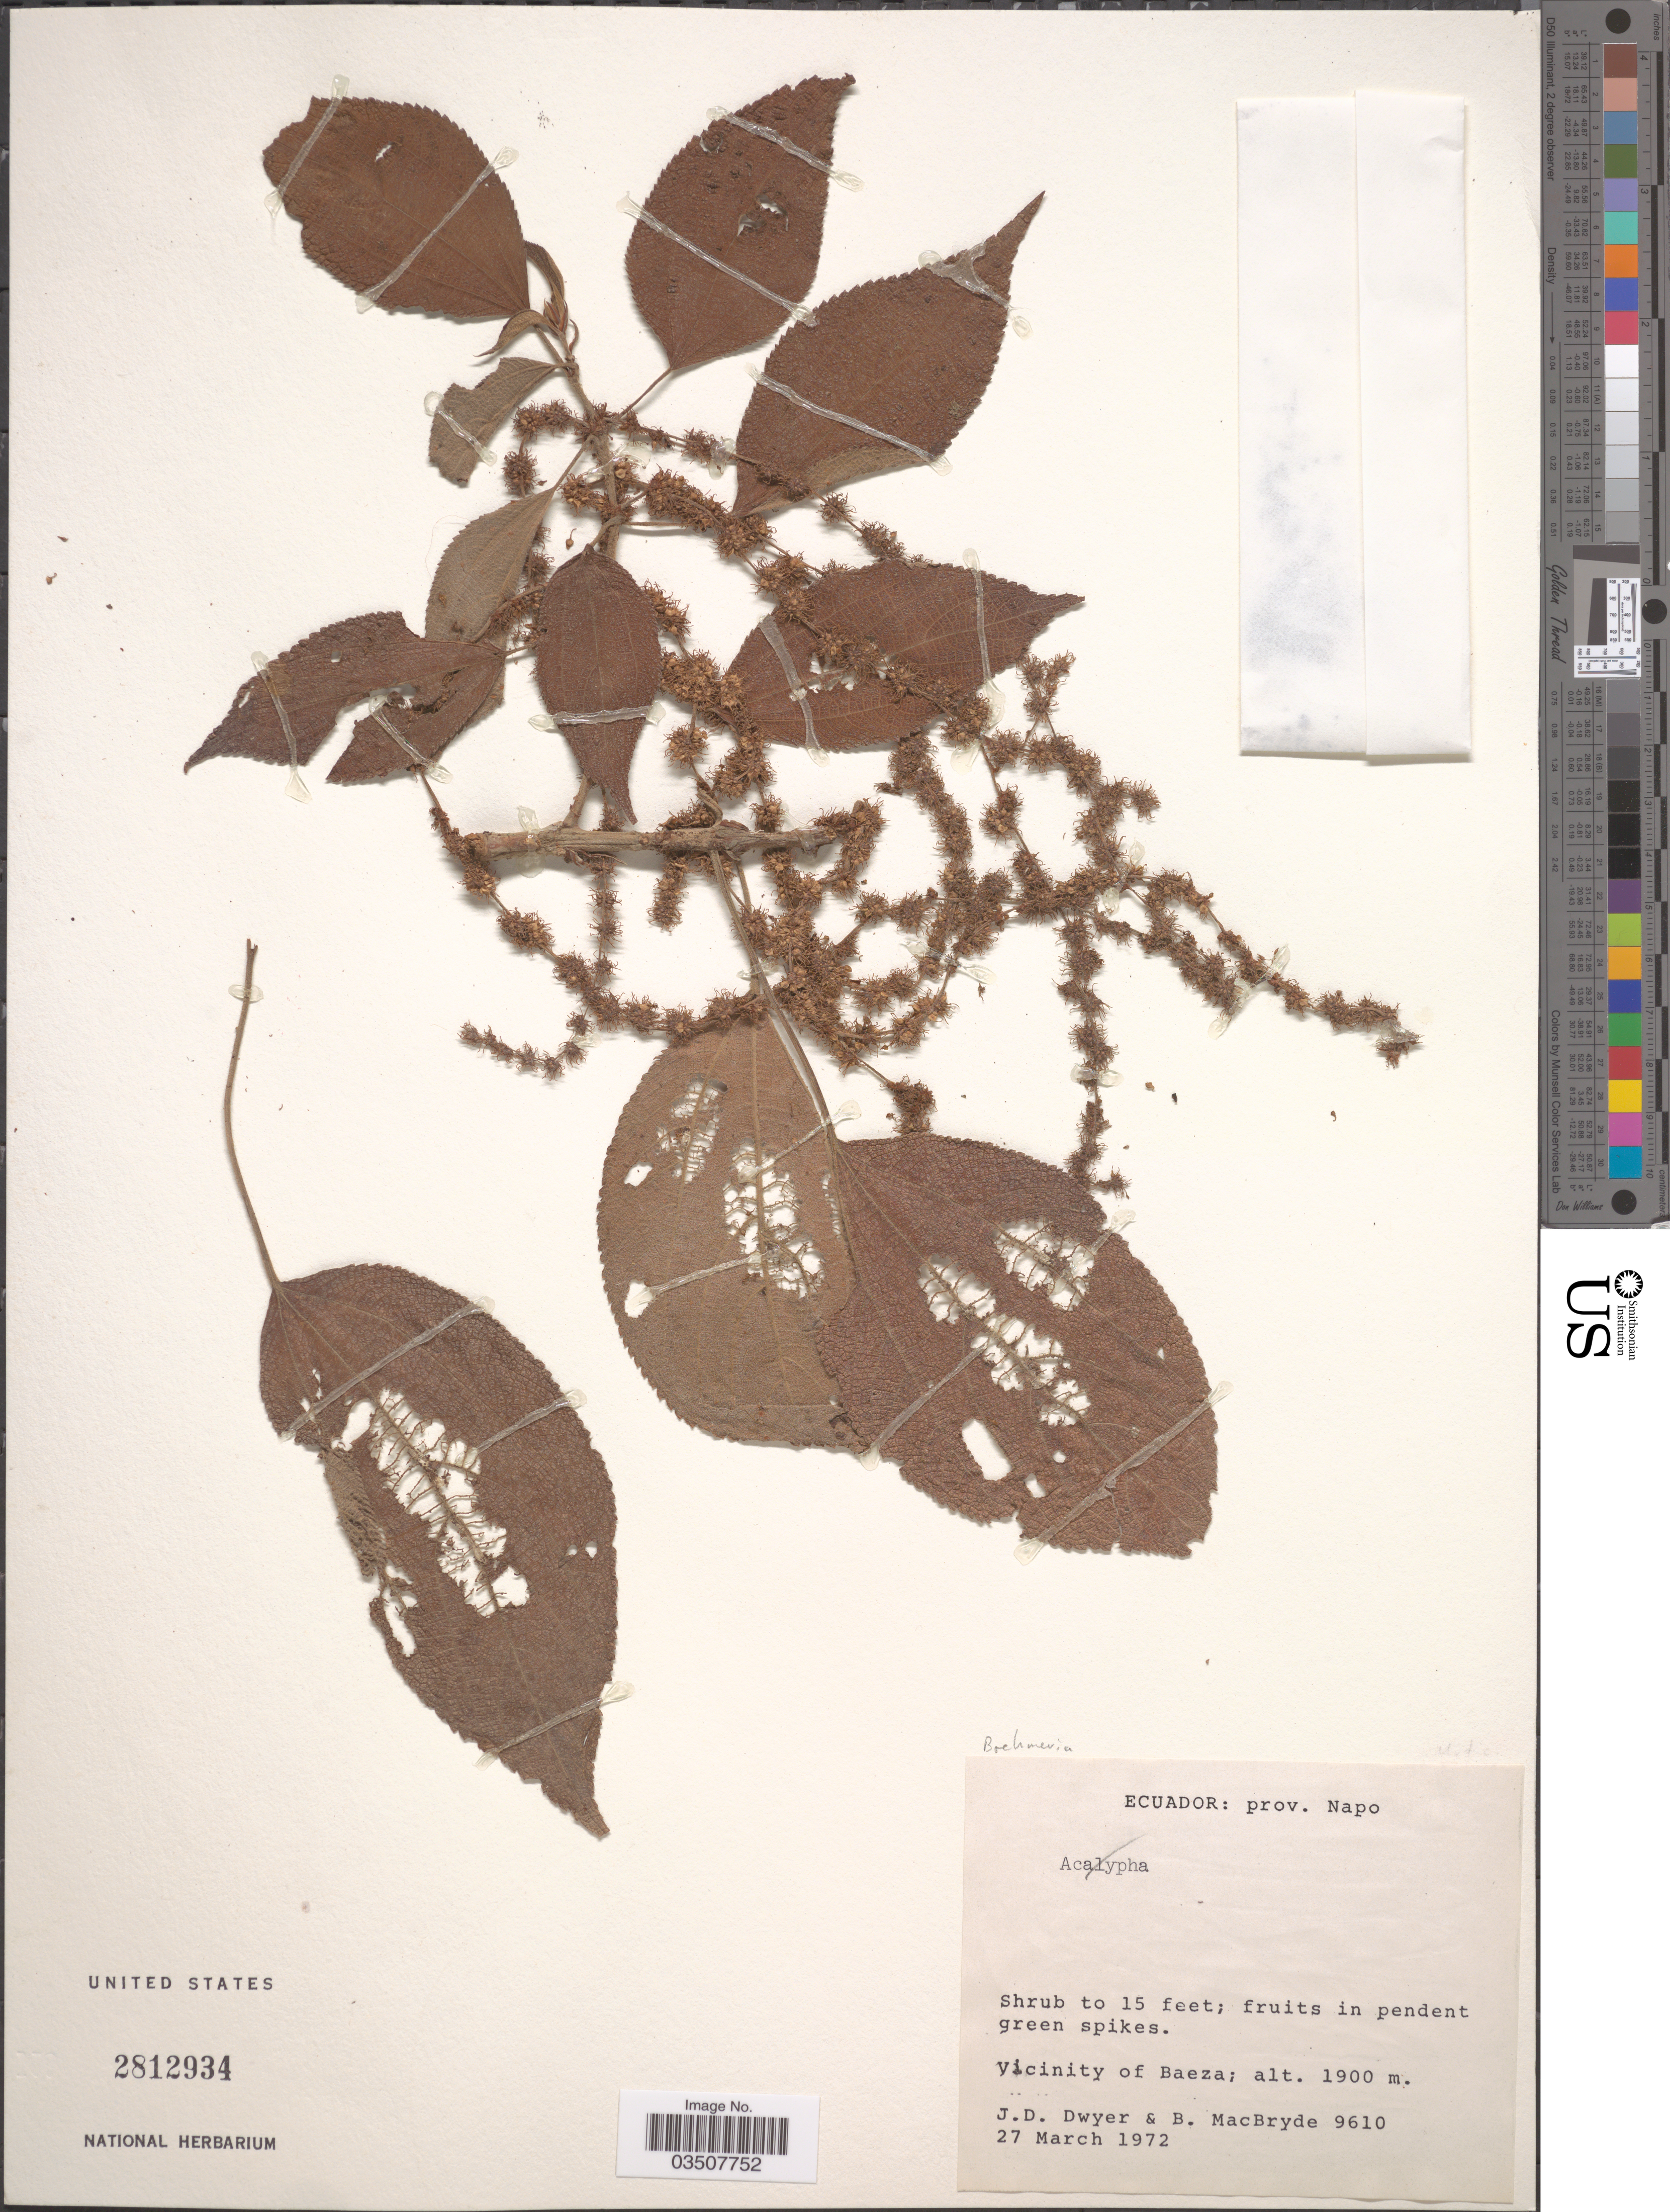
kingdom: Plantae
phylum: Tracheophyta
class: Magnoliopsida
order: Rosales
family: Urticaceae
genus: Boehmeria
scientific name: Boehmeria sp.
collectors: J. D. Dwyer & B. MacBryde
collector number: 9610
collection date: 1972-03-27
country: Ecuador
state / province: Napo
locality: Vicinity of Baeza.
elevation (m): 1900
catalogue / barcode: US 2812934